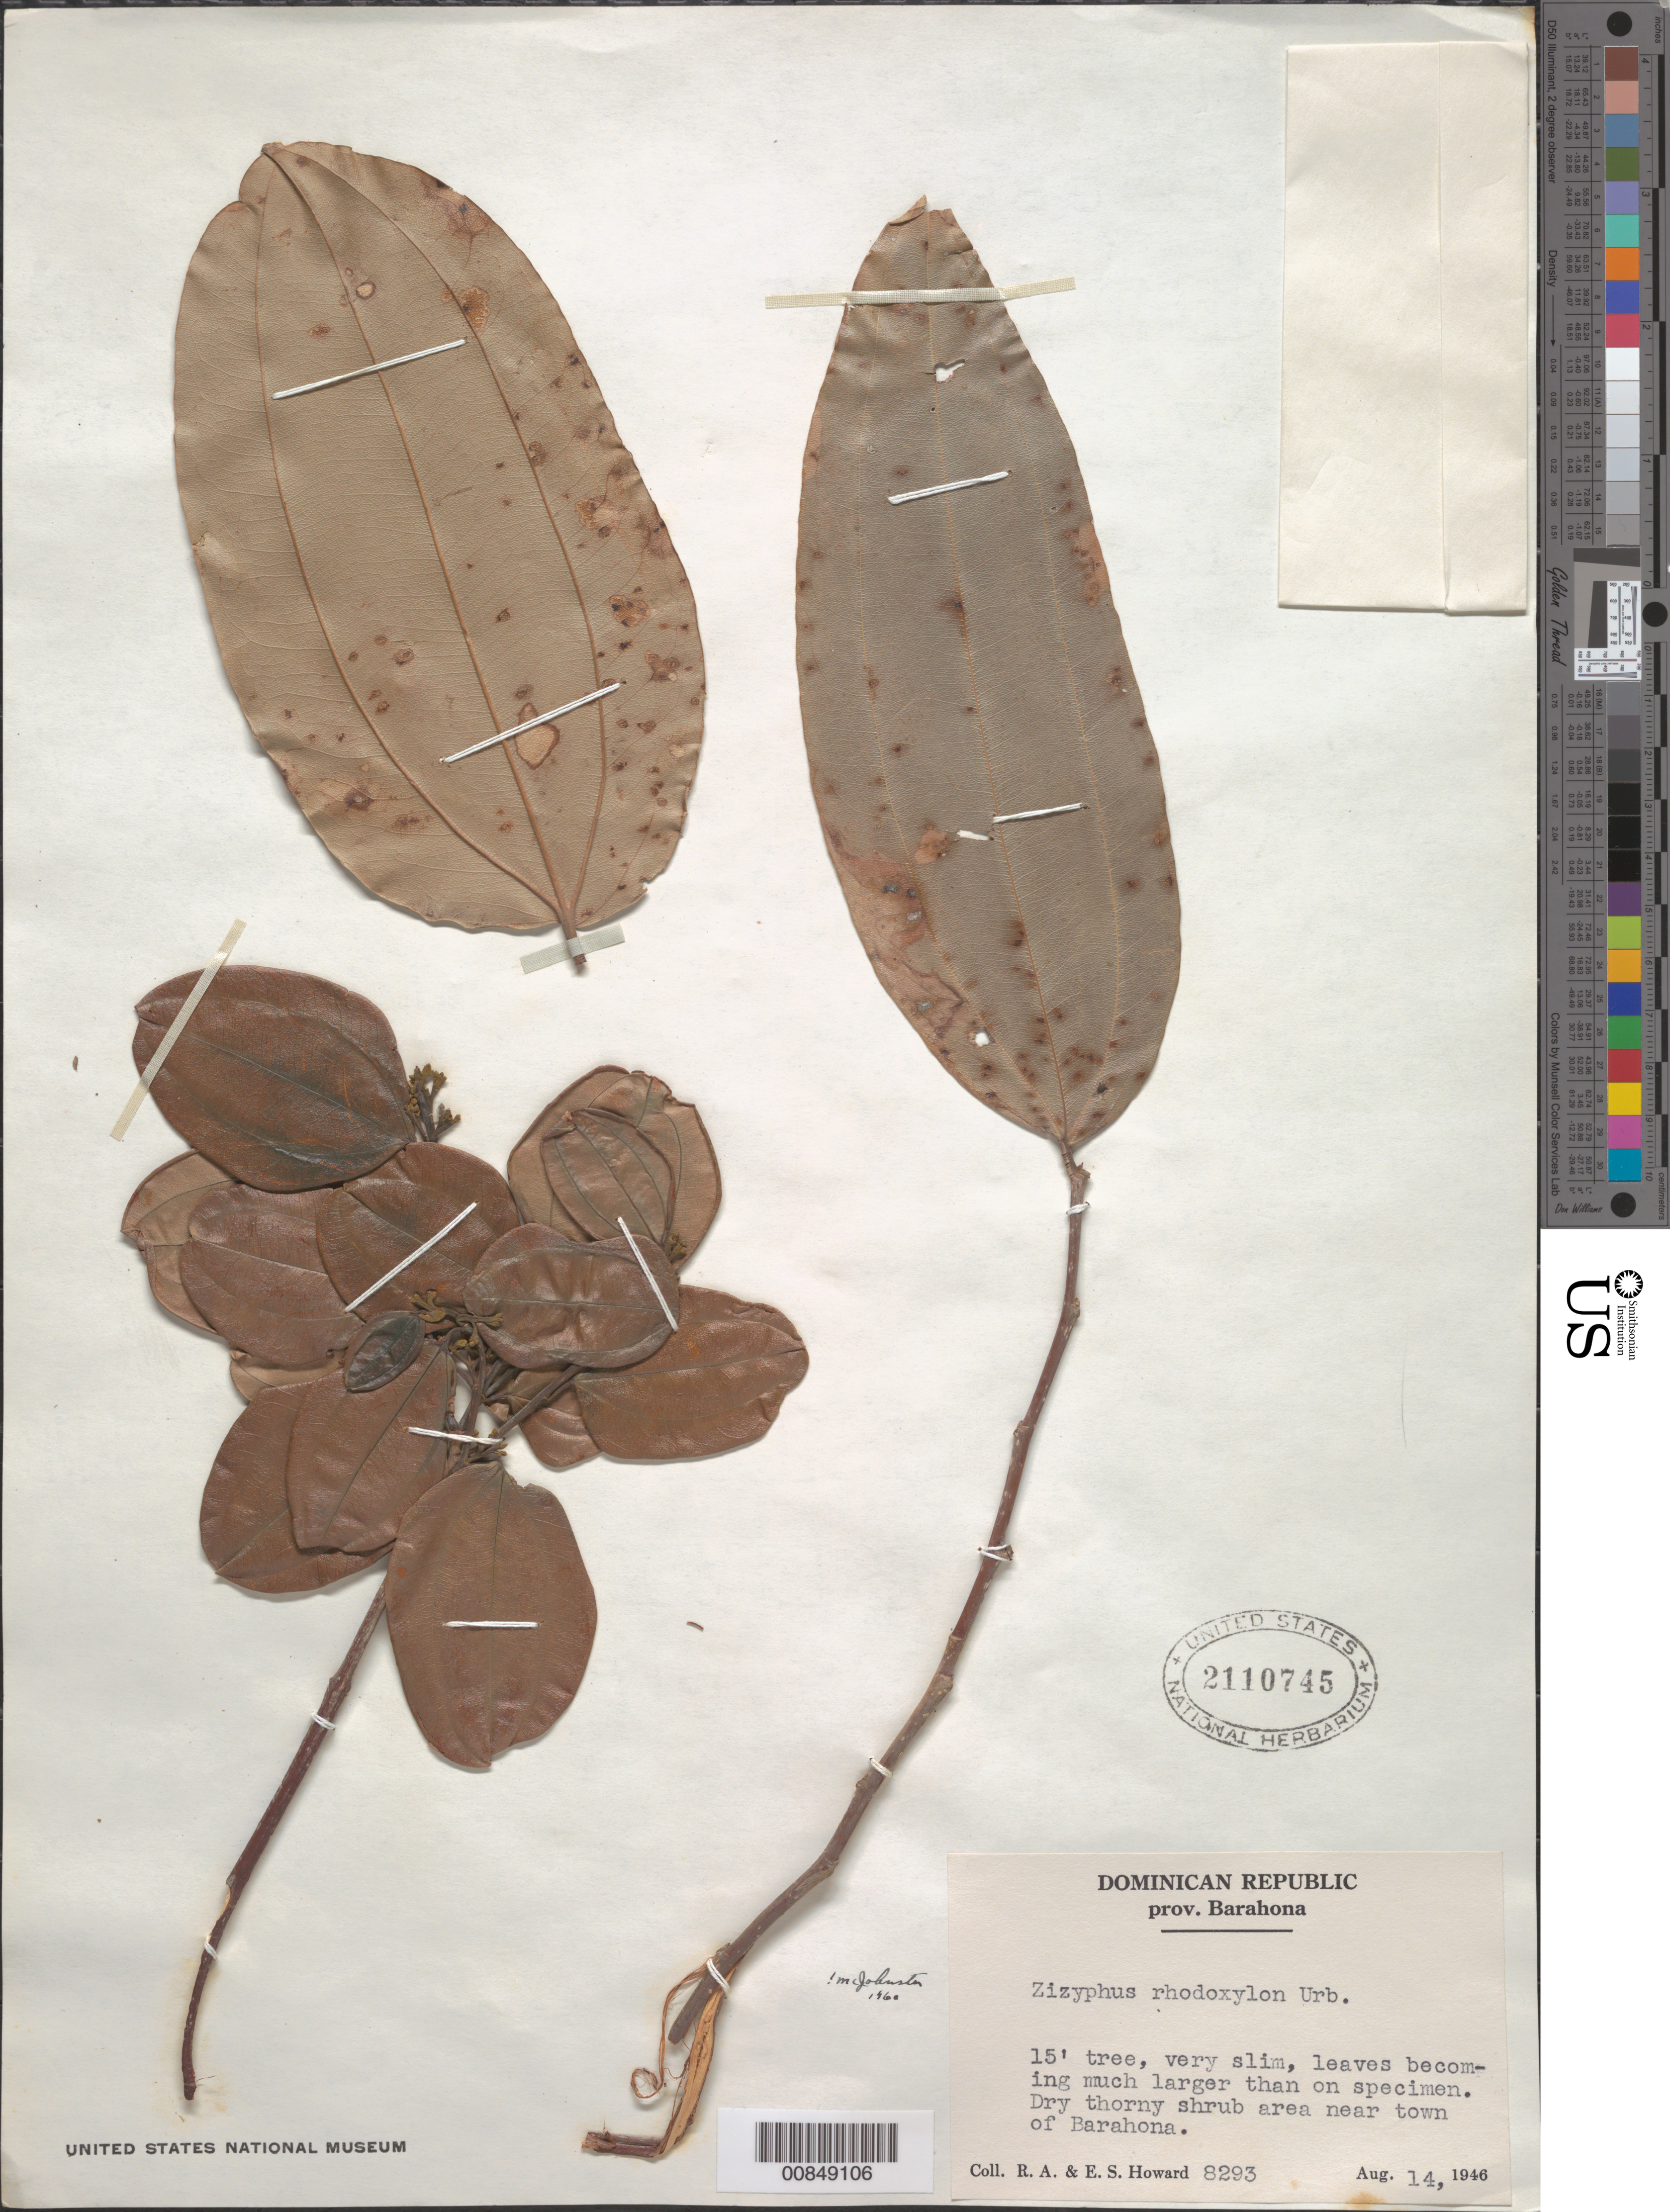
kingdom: Plantae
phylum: Tracheophyta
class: Magnoliopsida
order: Rosales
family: Rhamnaceae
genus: Sarcomphalus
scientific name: Sarcomphalus rhodoxylon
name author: (Urb.) Hauenschild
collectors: R. A. Howard & E. S. Howard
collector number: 8293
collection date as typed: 14 Aug 1946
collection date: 1946-08-14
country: Dominican Republic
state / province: Barahona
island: Hispaniola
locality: Area near town of Barahona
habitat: Dry, thorny shrub area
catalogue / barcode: US 2110745